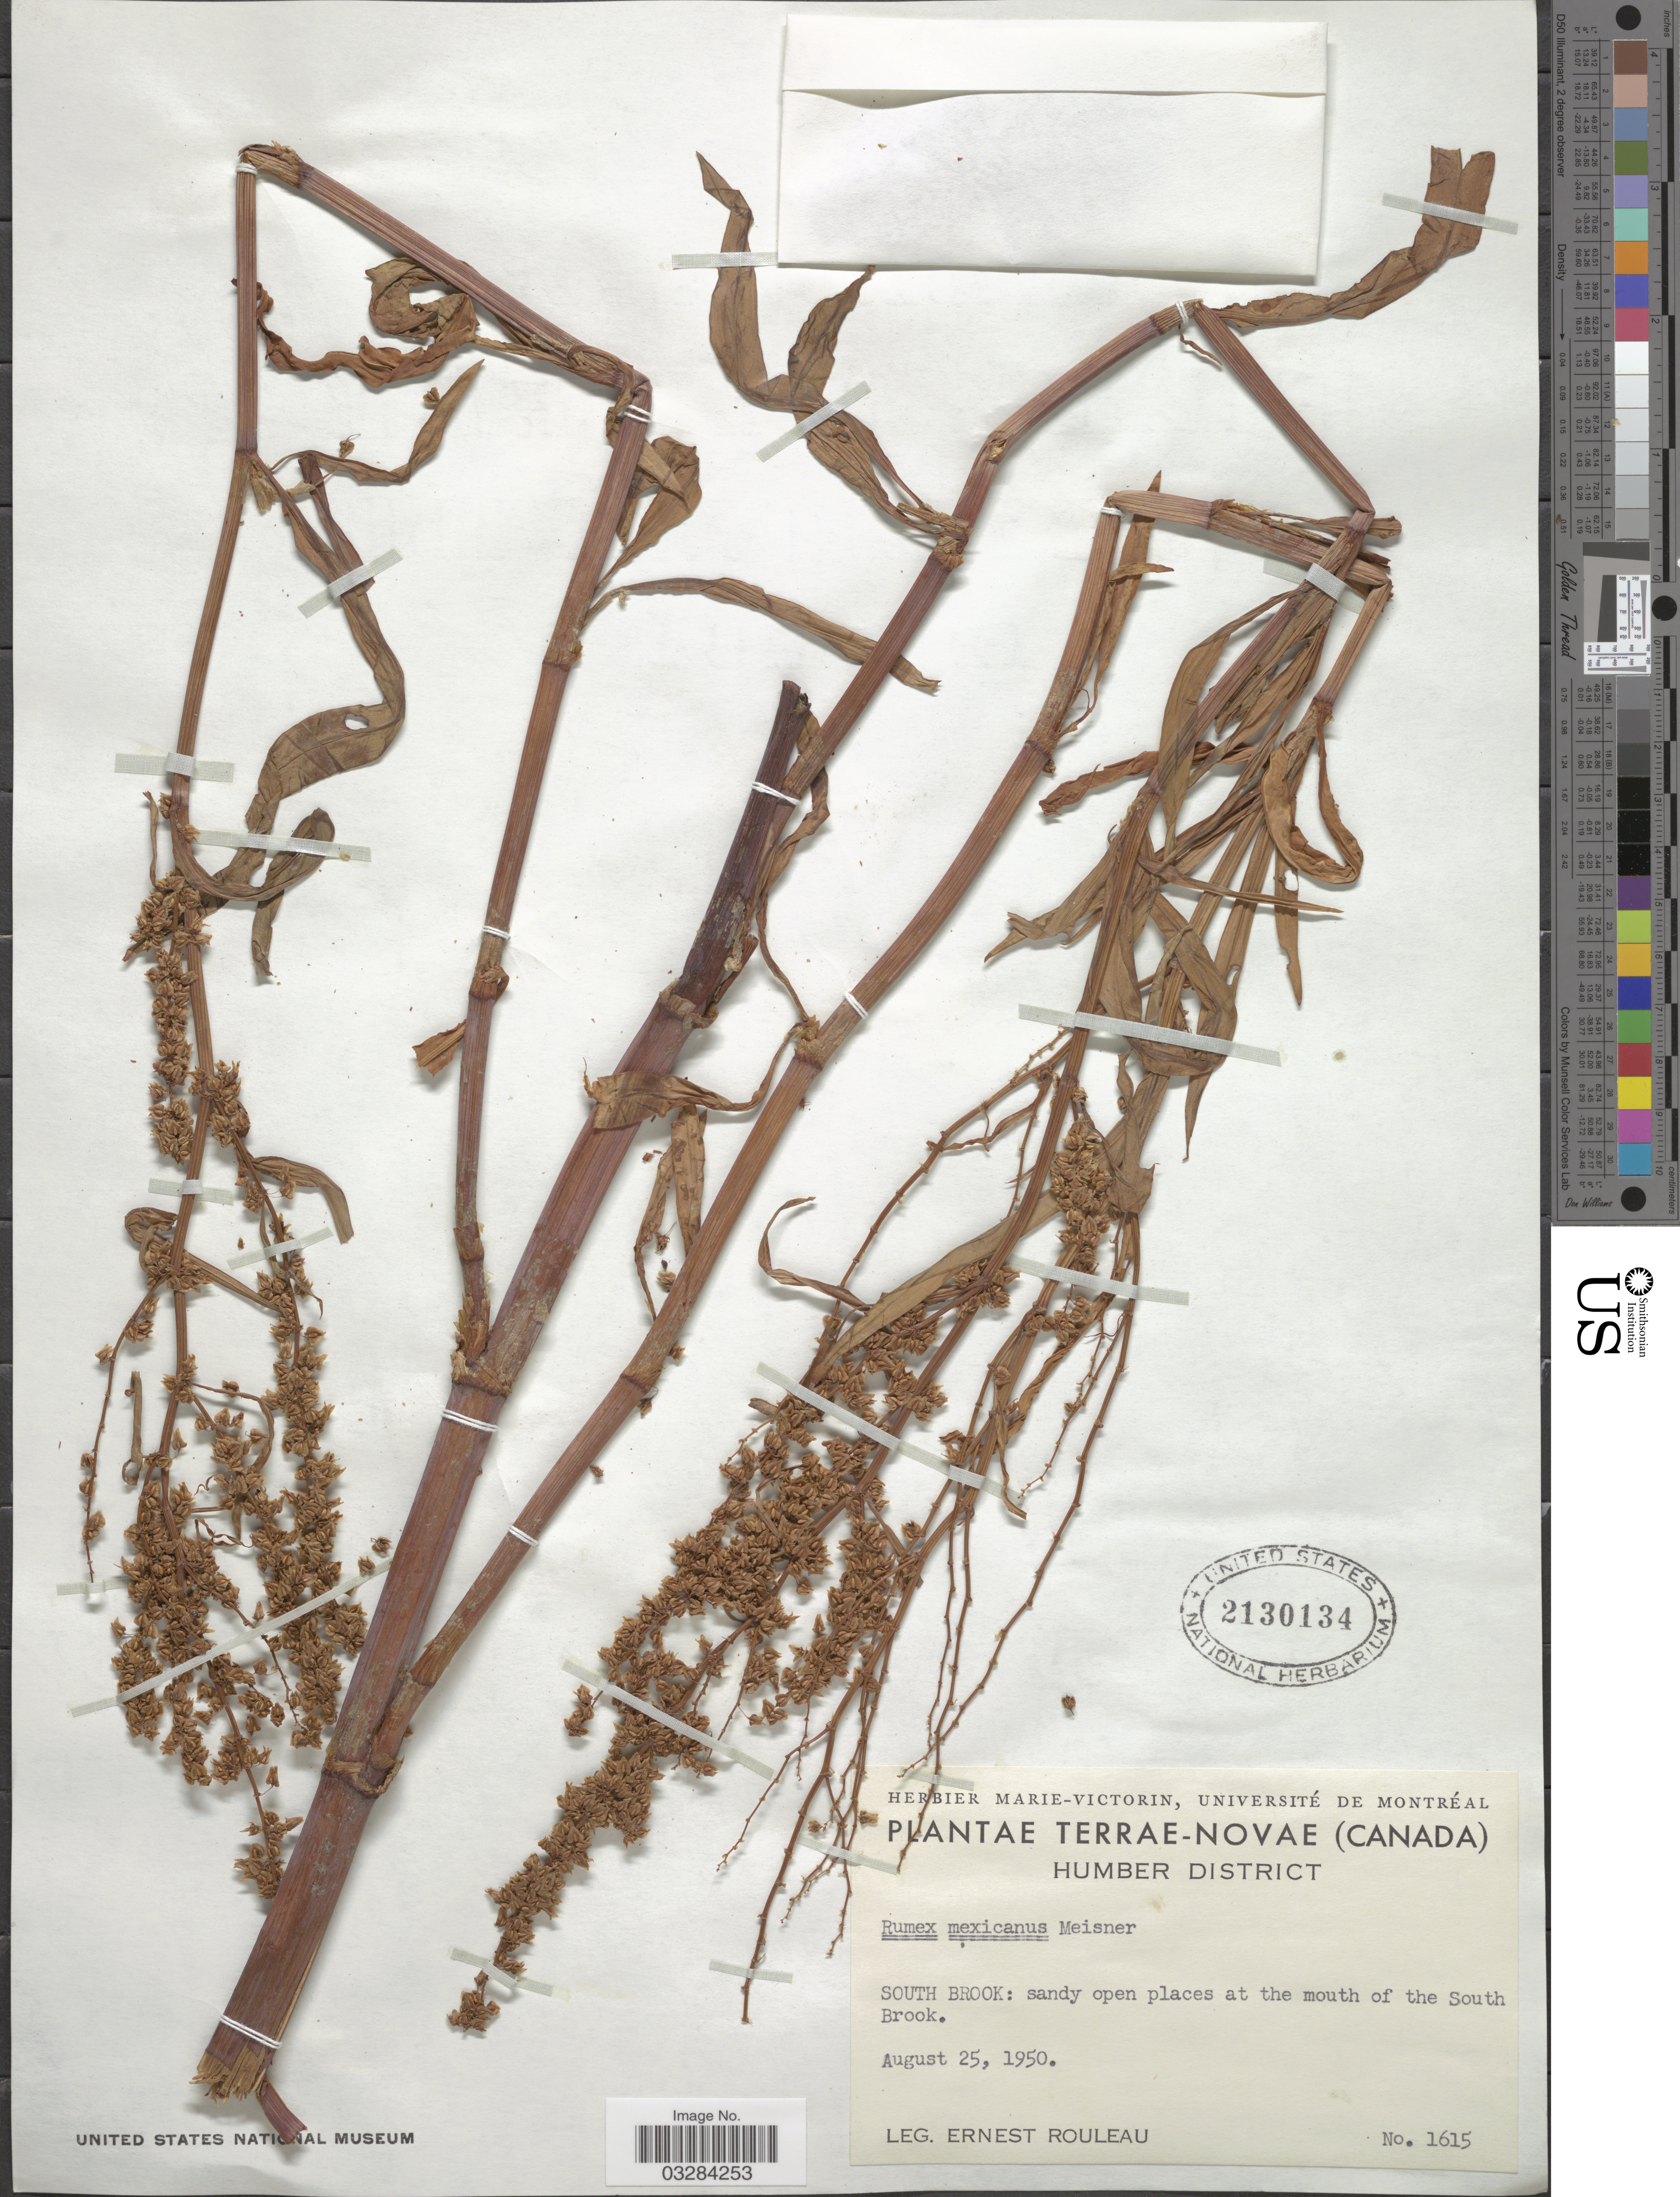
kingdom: Plantae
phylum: Tracheophyta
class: Magnoliopsida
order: Caryophyllales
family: Polygonaceae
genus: Rumex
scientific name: Rumex mexicanus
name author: Meisn.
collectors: J. Rouleau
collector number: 1615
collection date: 1950-08-25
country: Canada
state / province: Newfoundland and Labrador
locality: Terrae-Novae. Humber District. South Brook: sandy open places at the mouth of the South Brook.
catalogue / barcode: US 2130134